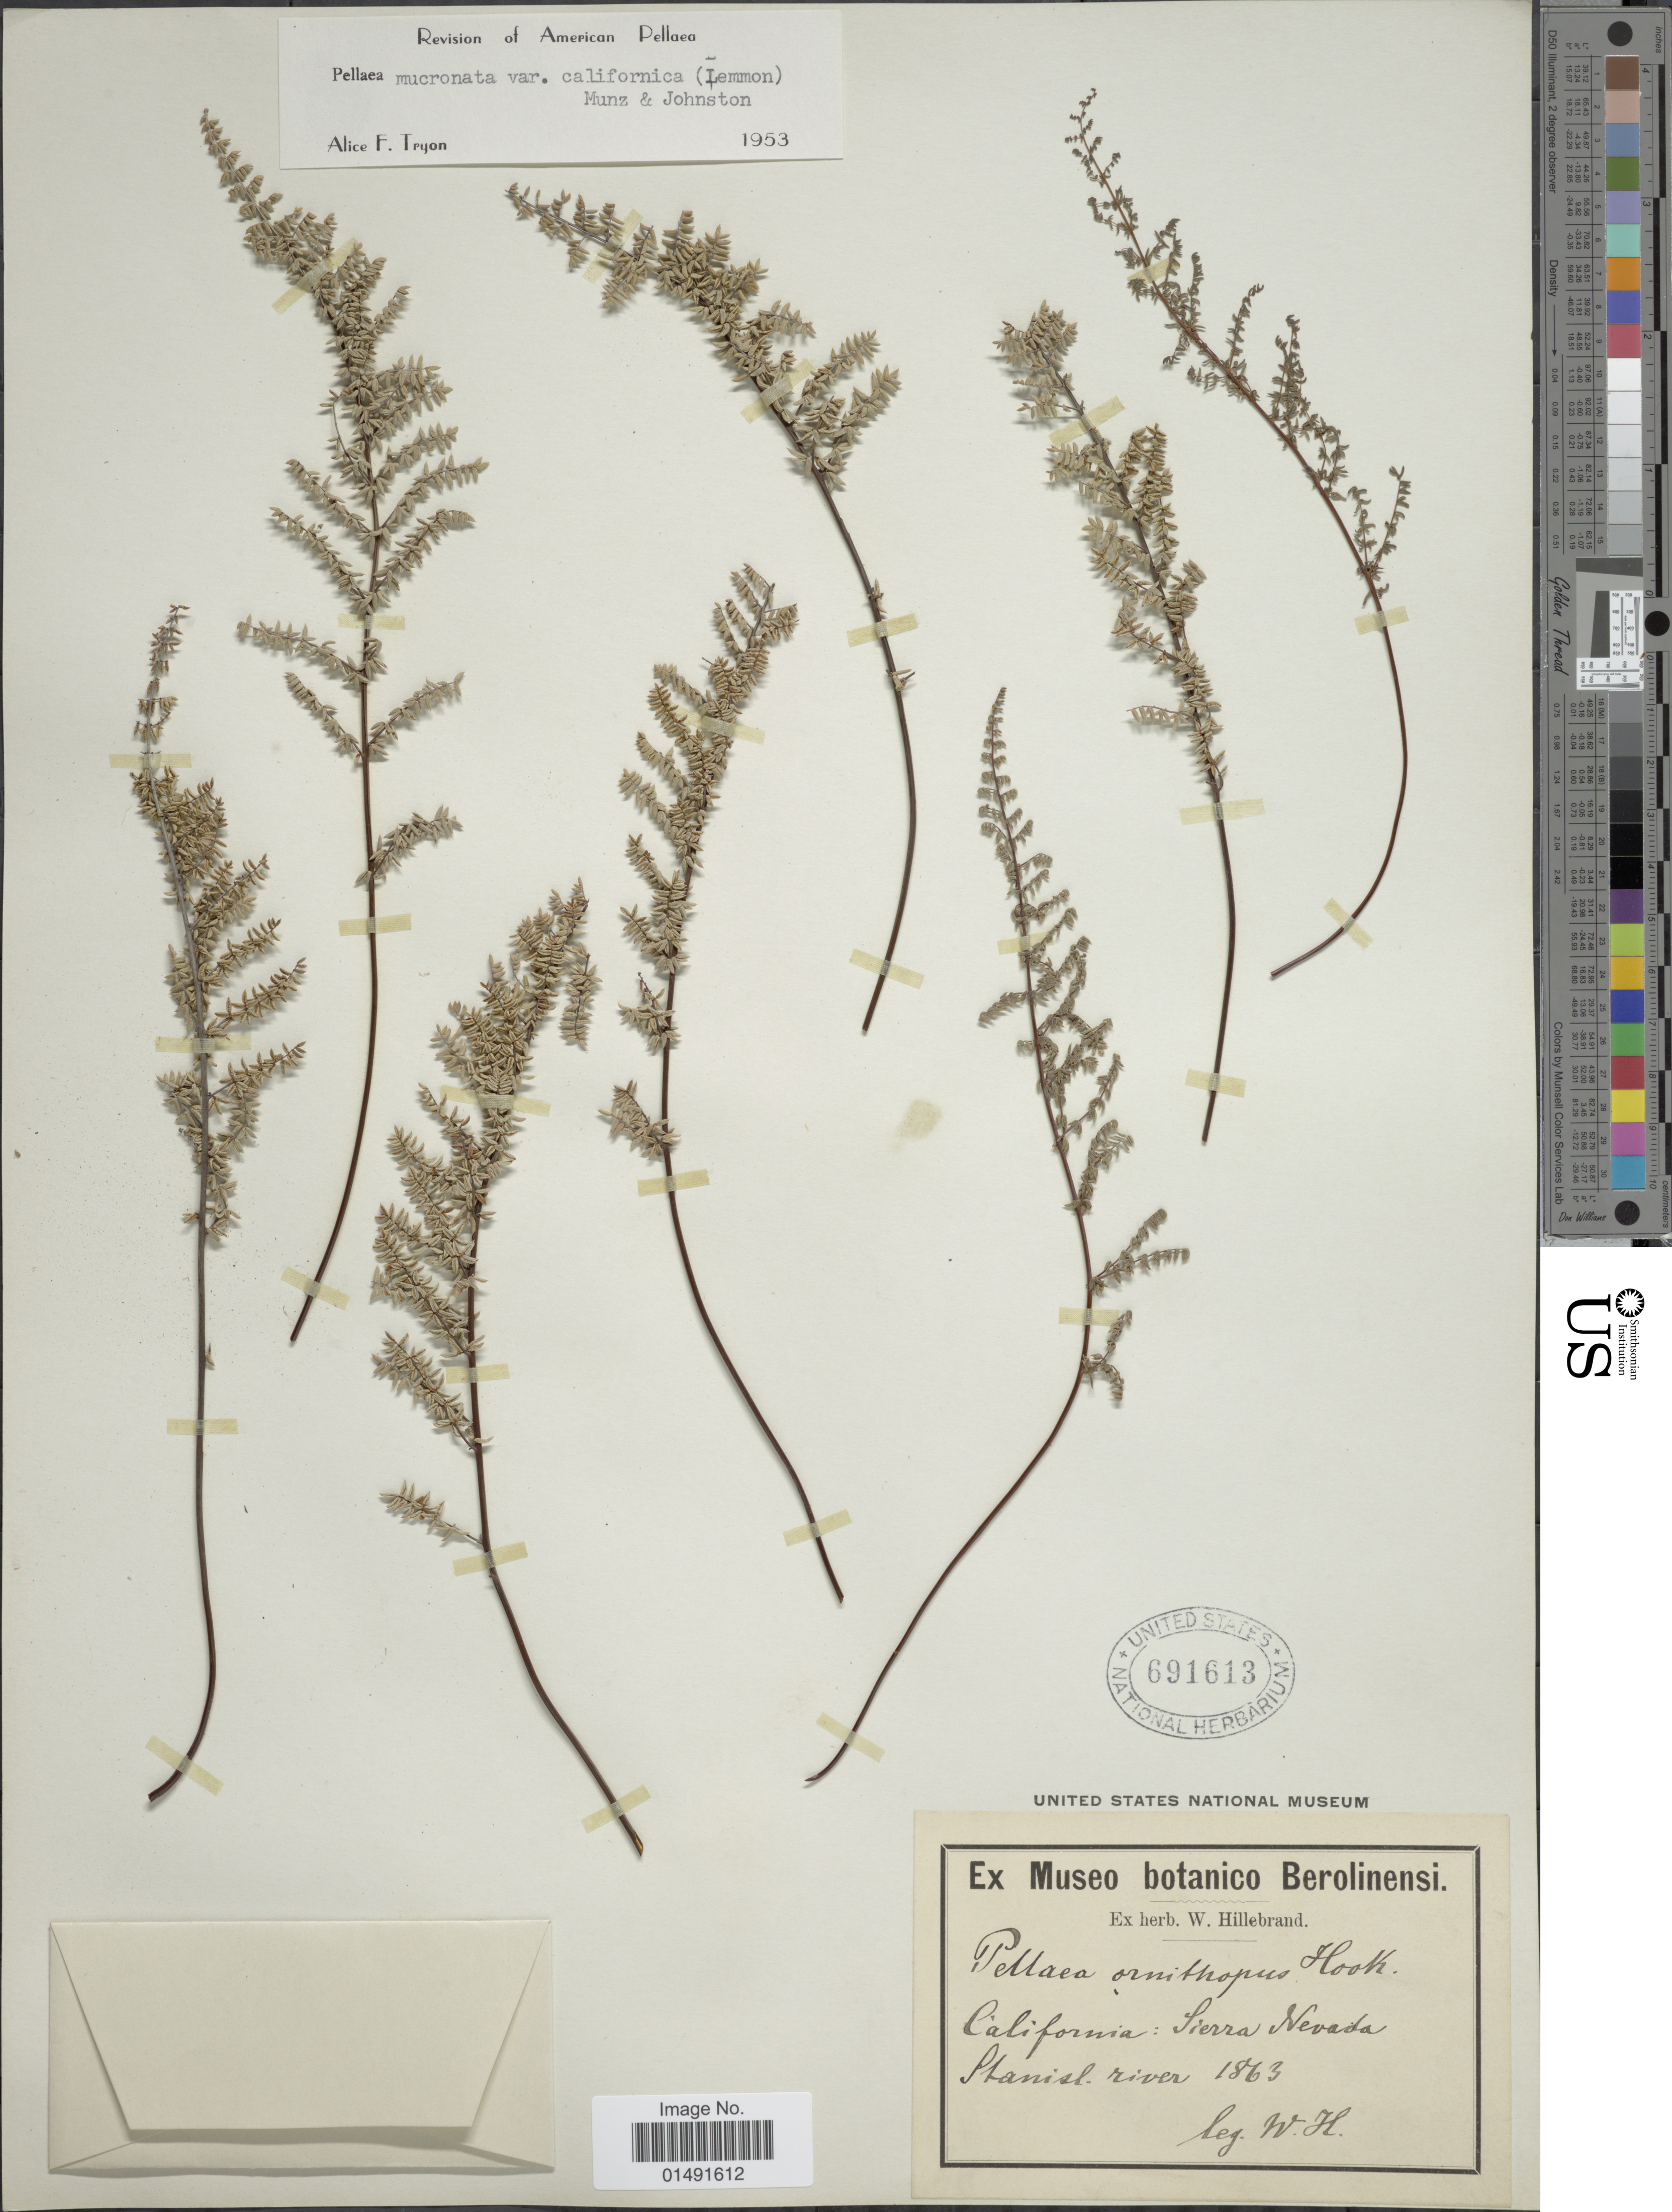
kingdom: Plantae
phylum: Tracheophyta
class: Polypodiopsida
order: Polypodiales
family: Pteridaceae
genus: Pellaea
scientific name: Pellaea mucronata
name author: (D.C. Eaton) D.C. Eaton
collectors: W. Hillebrand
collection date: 1863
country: United States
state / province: California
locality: California: Sierra Nevada Stanisl river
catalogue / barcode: US 691613